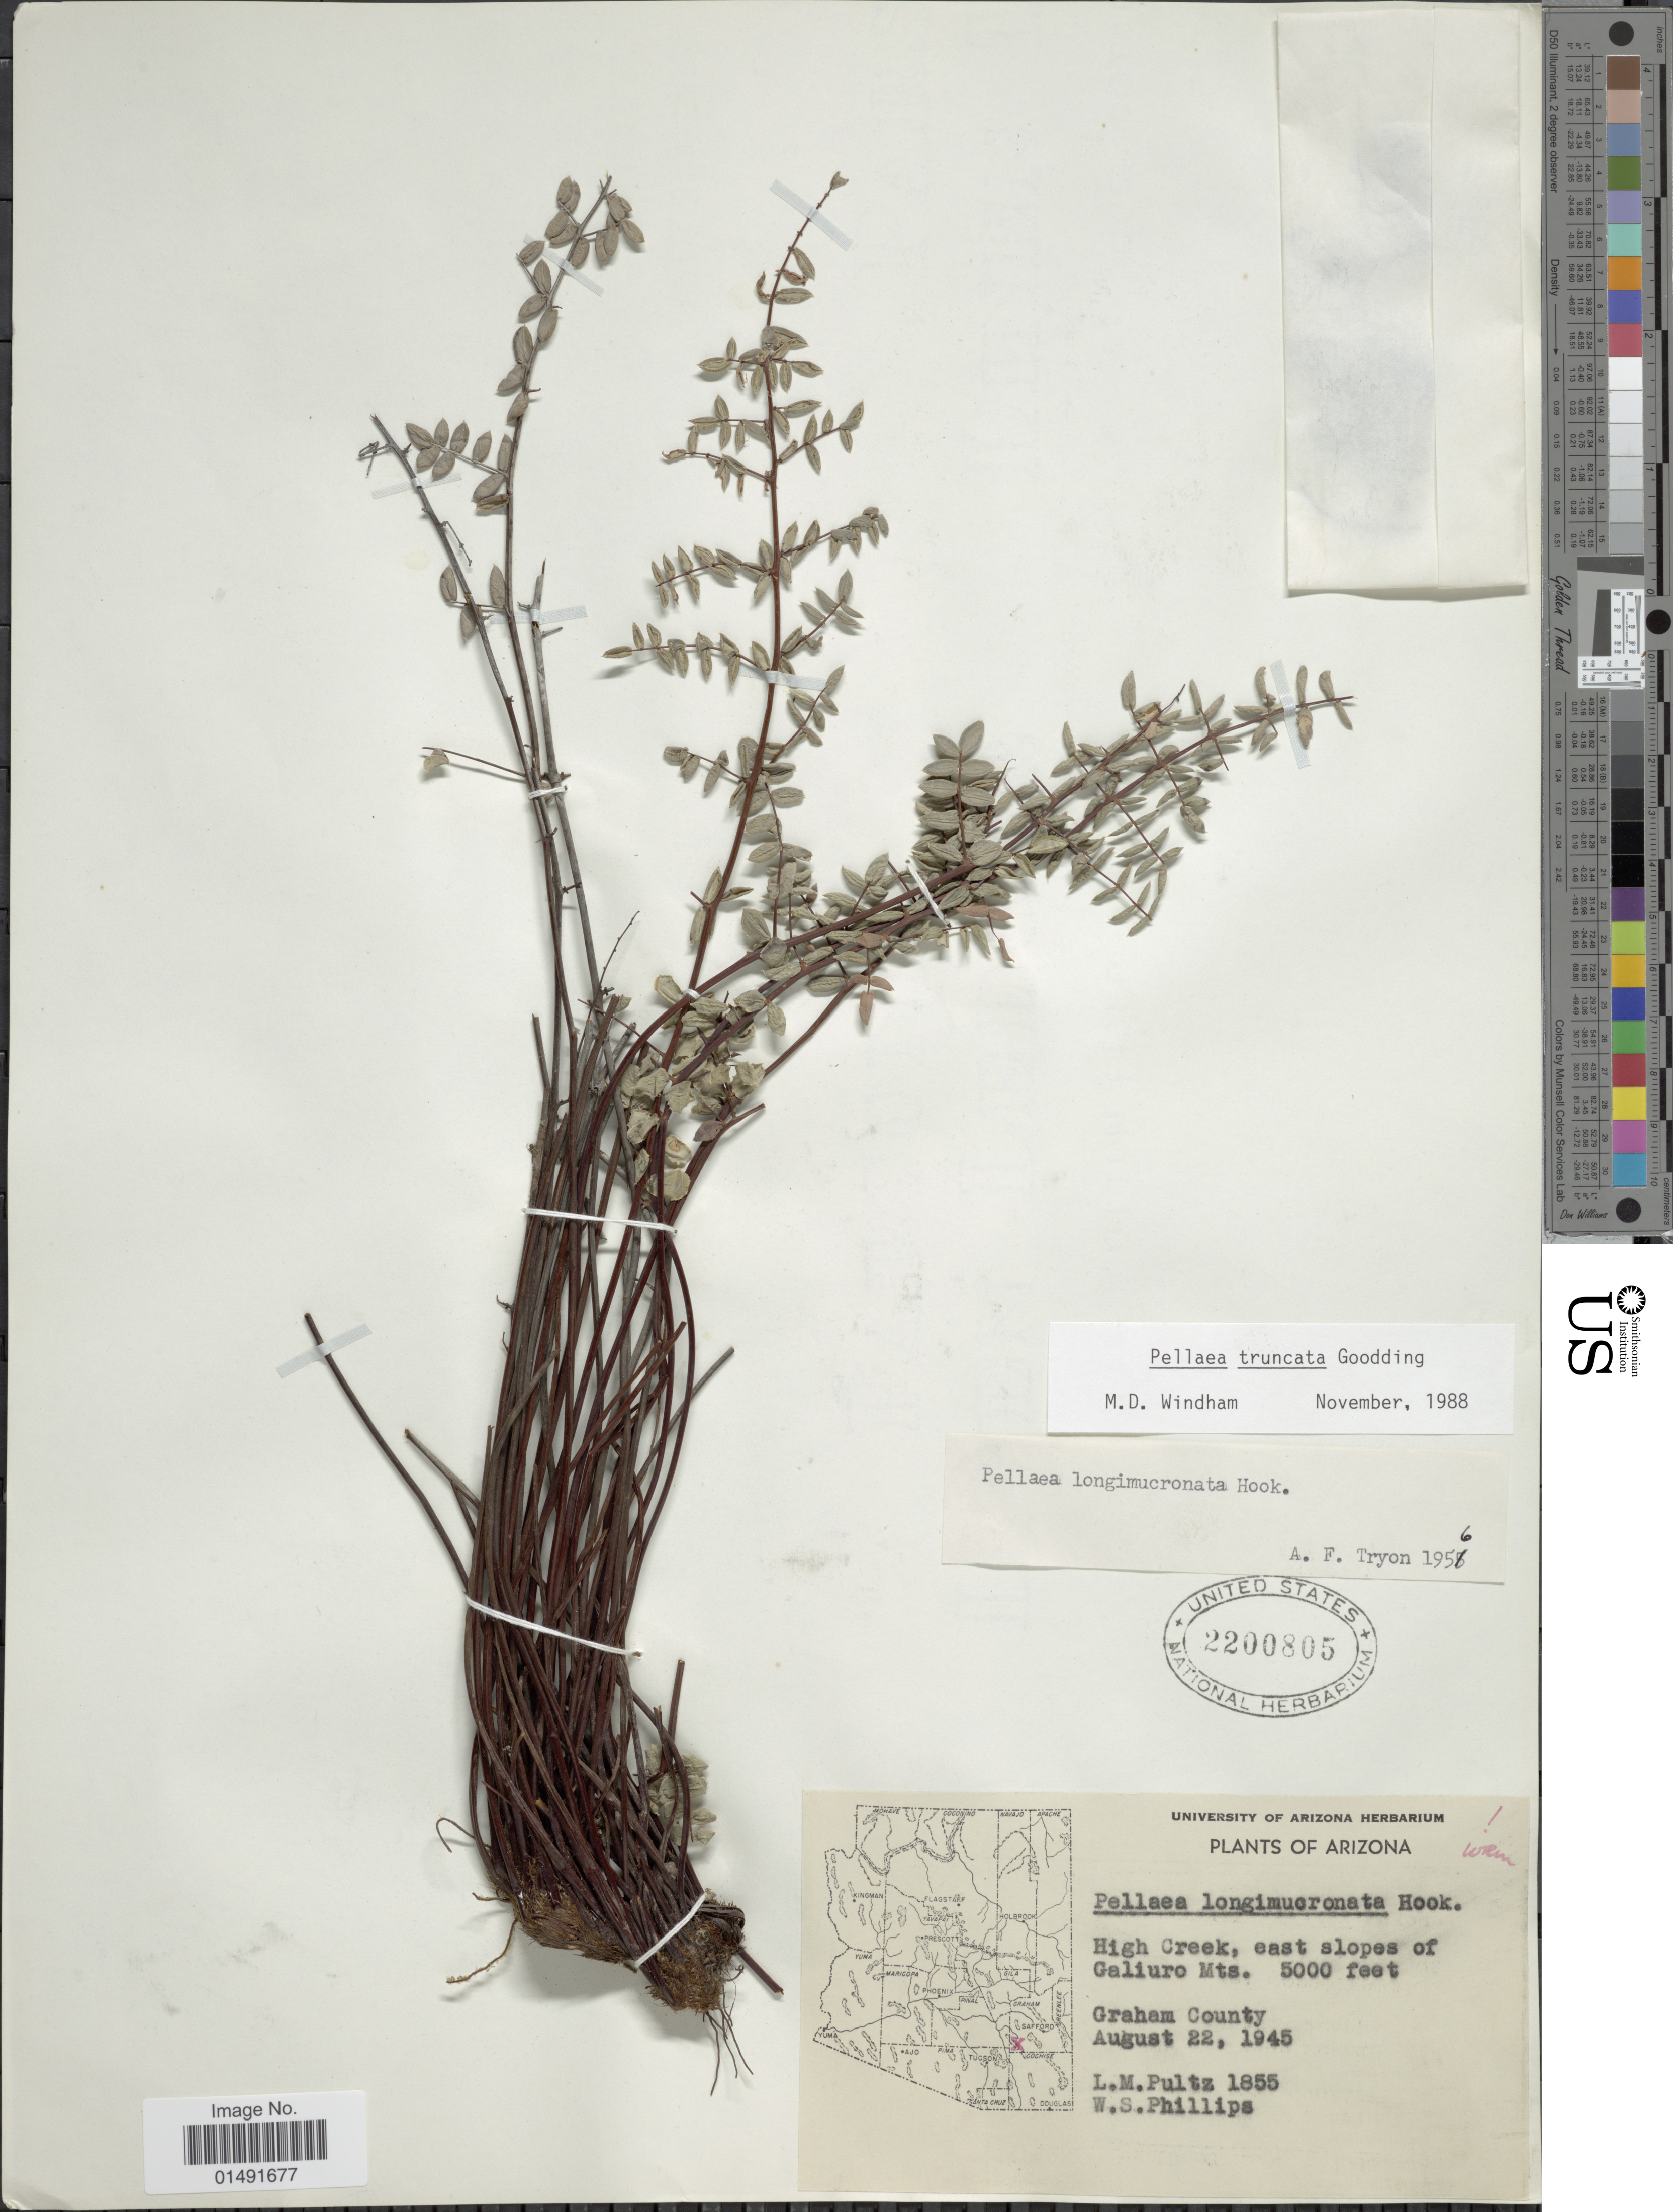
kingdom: Plantae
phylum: Tracheophyta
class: Polypodiopsida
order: Polypodiales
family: Pteridaceae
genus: Pellaea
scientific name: Pellaea truncata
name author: Goodd.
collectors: L. Pultz & W. S. Phillips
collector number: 1855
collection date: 1945-08-22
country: United States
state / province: Arizona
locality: High Creek, East Slopes of Galiuro Mts, Graham County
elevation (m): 1524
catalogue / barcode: US 2200805